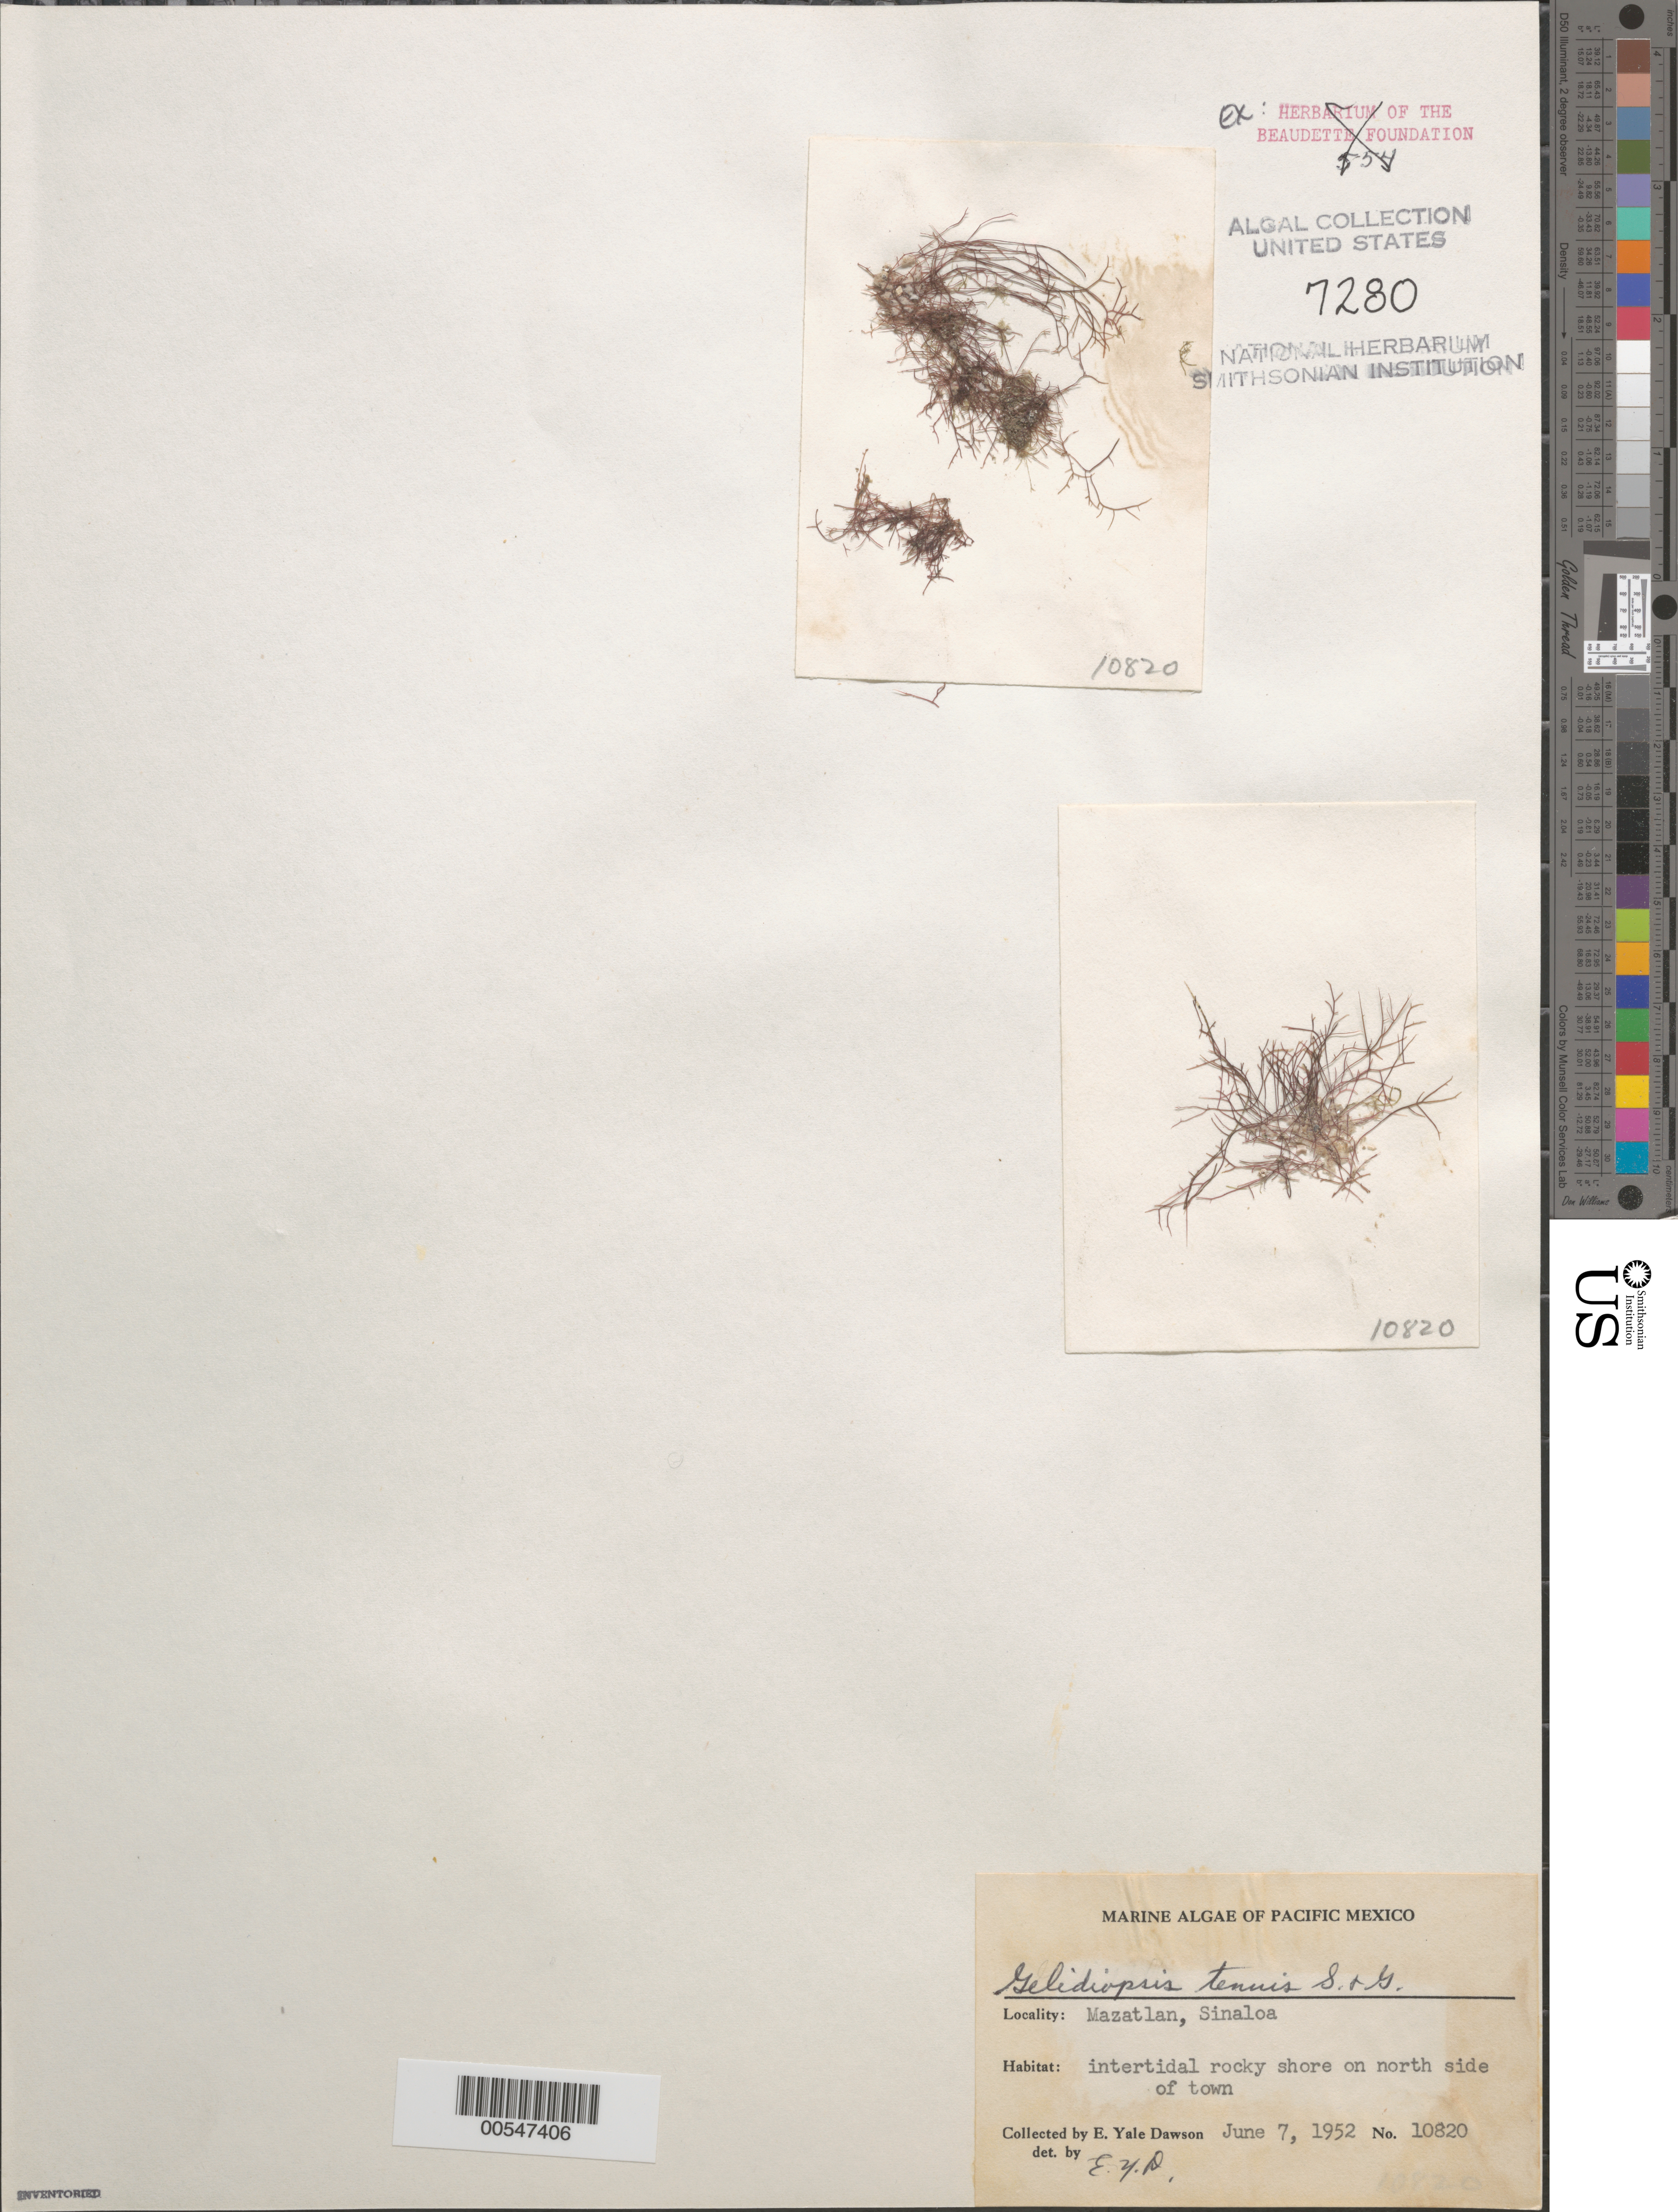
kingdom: Plantae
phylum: Rhodophyta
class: Florideophyceae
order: Gracilariales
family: Gracilariaceae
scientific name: Gelidiopsis tenuis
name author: Setch. & N.L. Gardner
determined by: Algae name updating Project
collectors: E. Y. Dawson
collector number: EYD 10820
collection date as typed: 07 Jun 1952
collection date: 1952-06-07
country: Mexico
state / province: Sinaloa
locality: Mazatlan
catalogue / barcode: US 7280